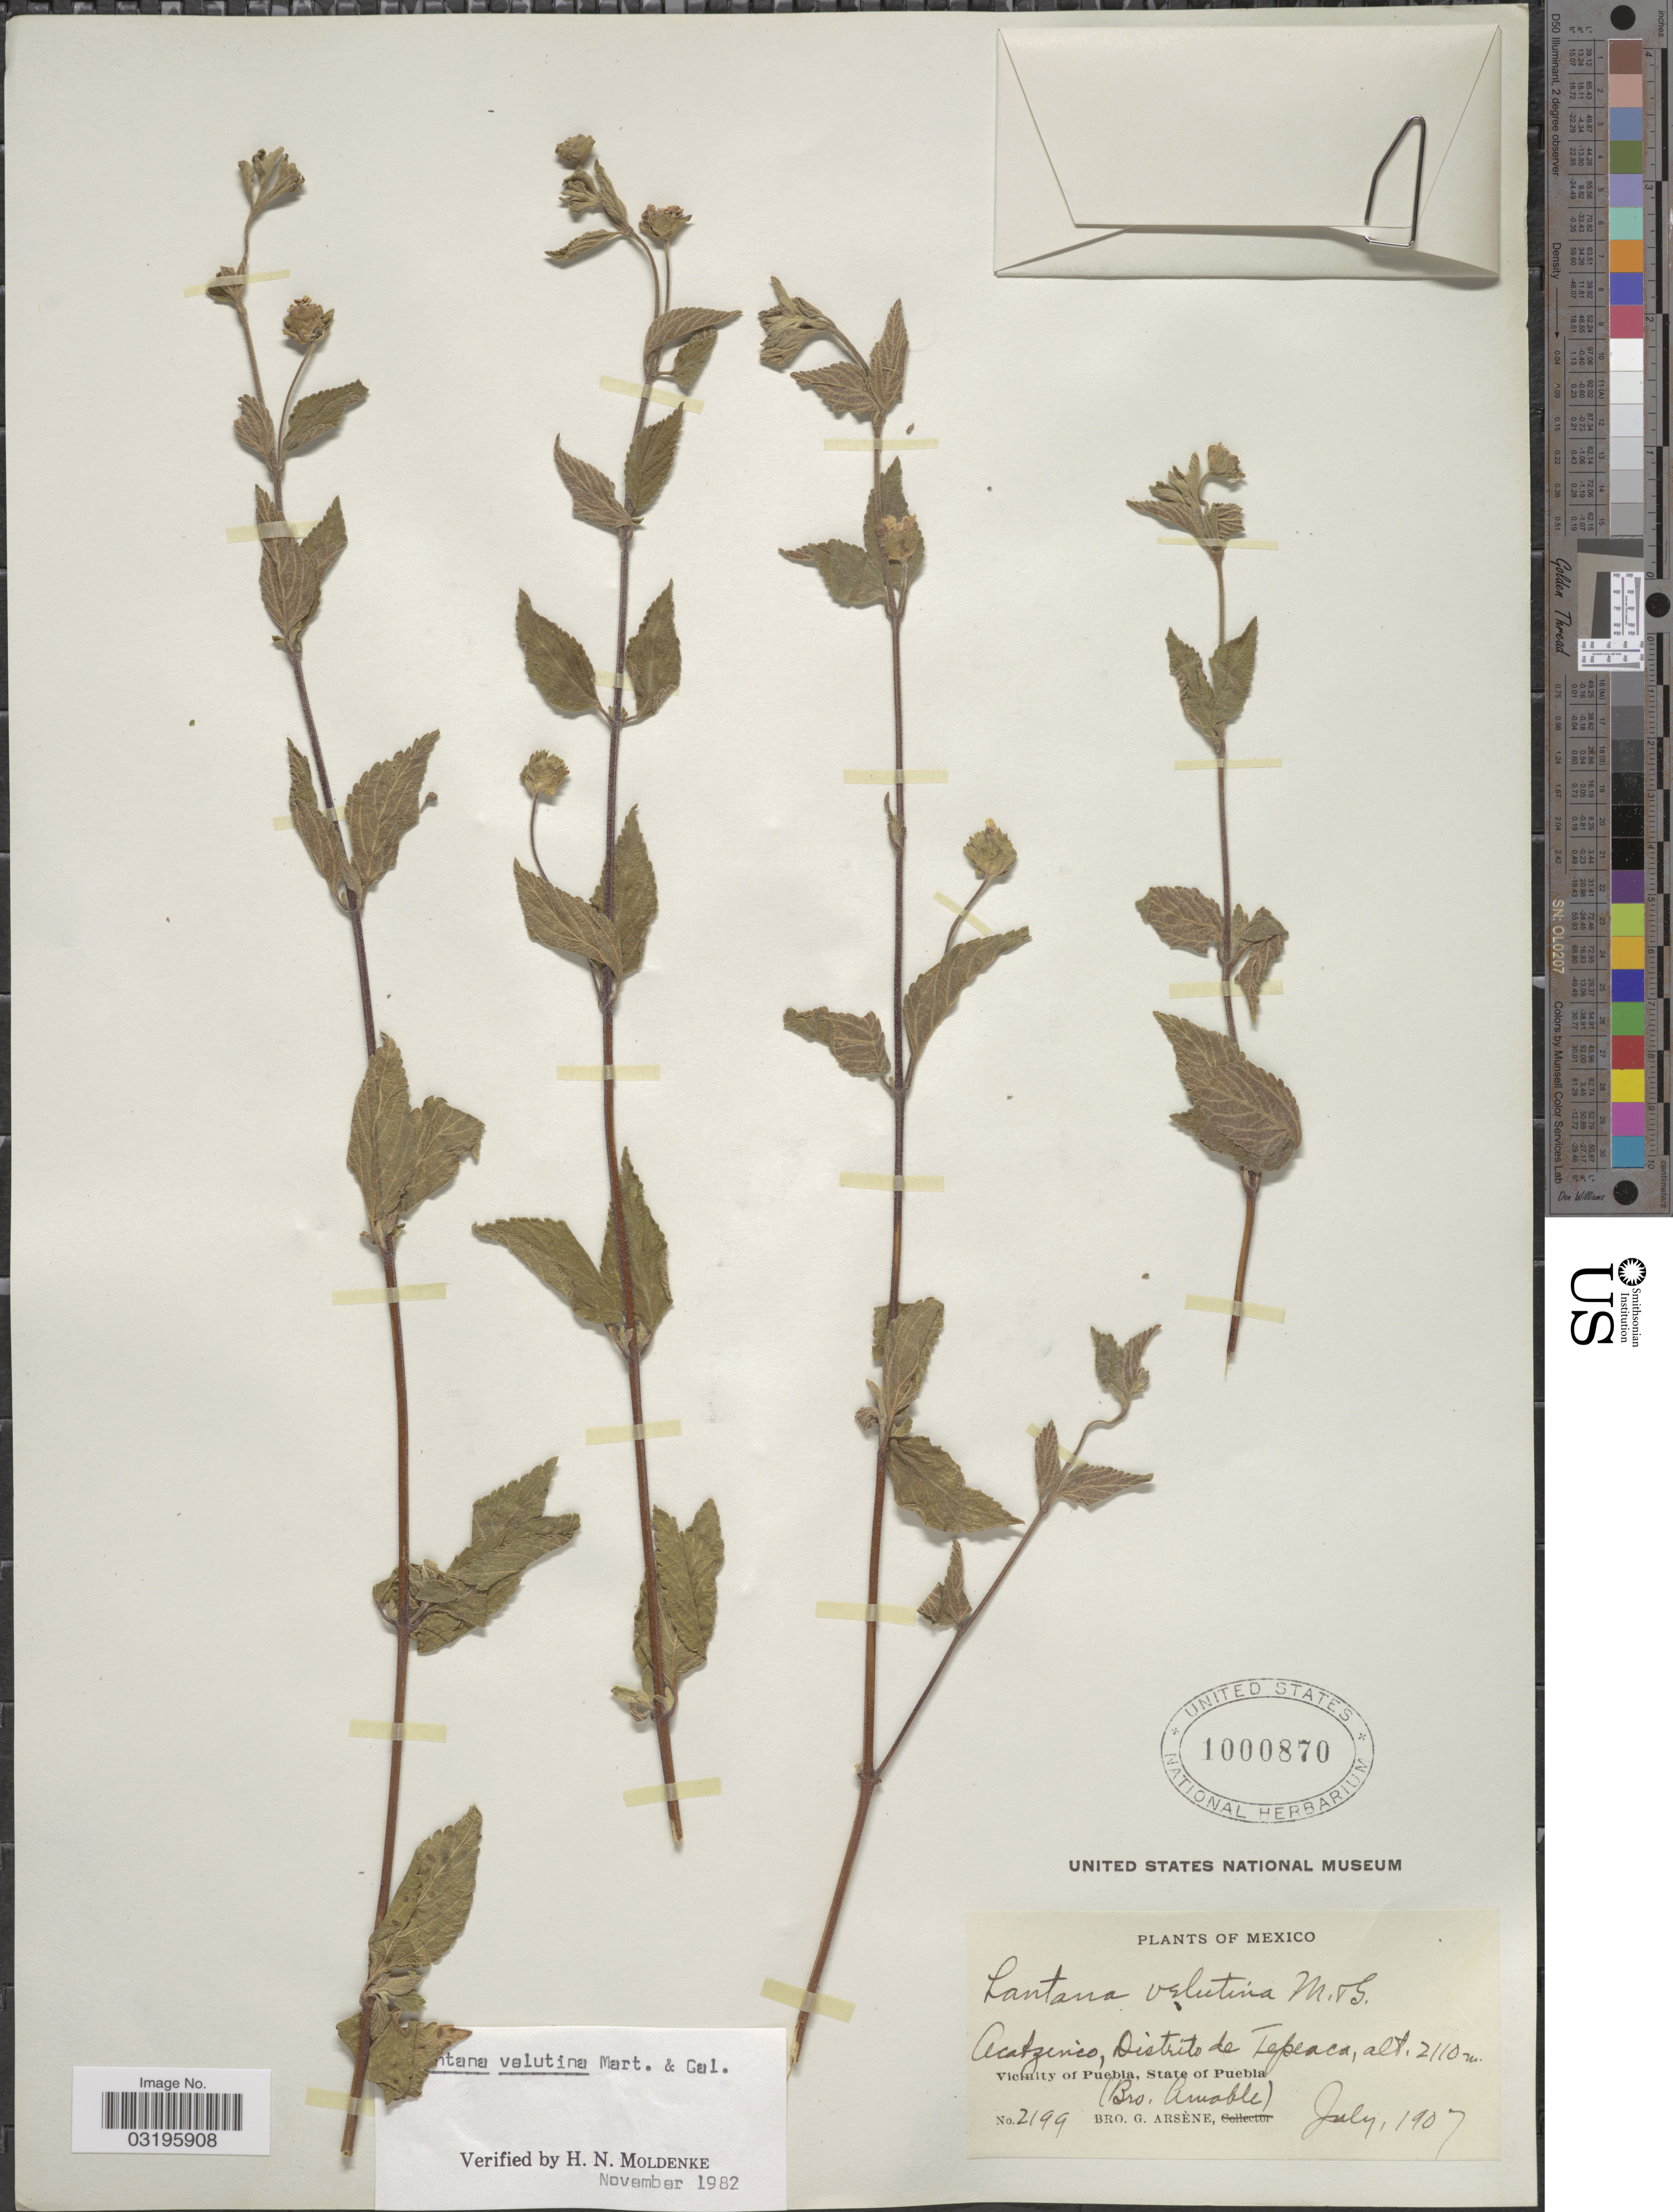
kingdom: Plantae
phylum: Tracheophyta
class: Magnoliopsida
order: Lamiales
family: Verbenaceae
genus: Lantana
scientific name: Lantana velutina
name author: M. Martens & Galeotti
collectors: B. Amable & Bro. G. Arsène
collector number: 2199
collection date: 1907-07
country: Mexico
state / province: Puebla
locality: Acatzinco, Distrito de Tepeaca. Vicinity of Puebla.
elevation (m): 2110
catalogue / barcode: US 100870